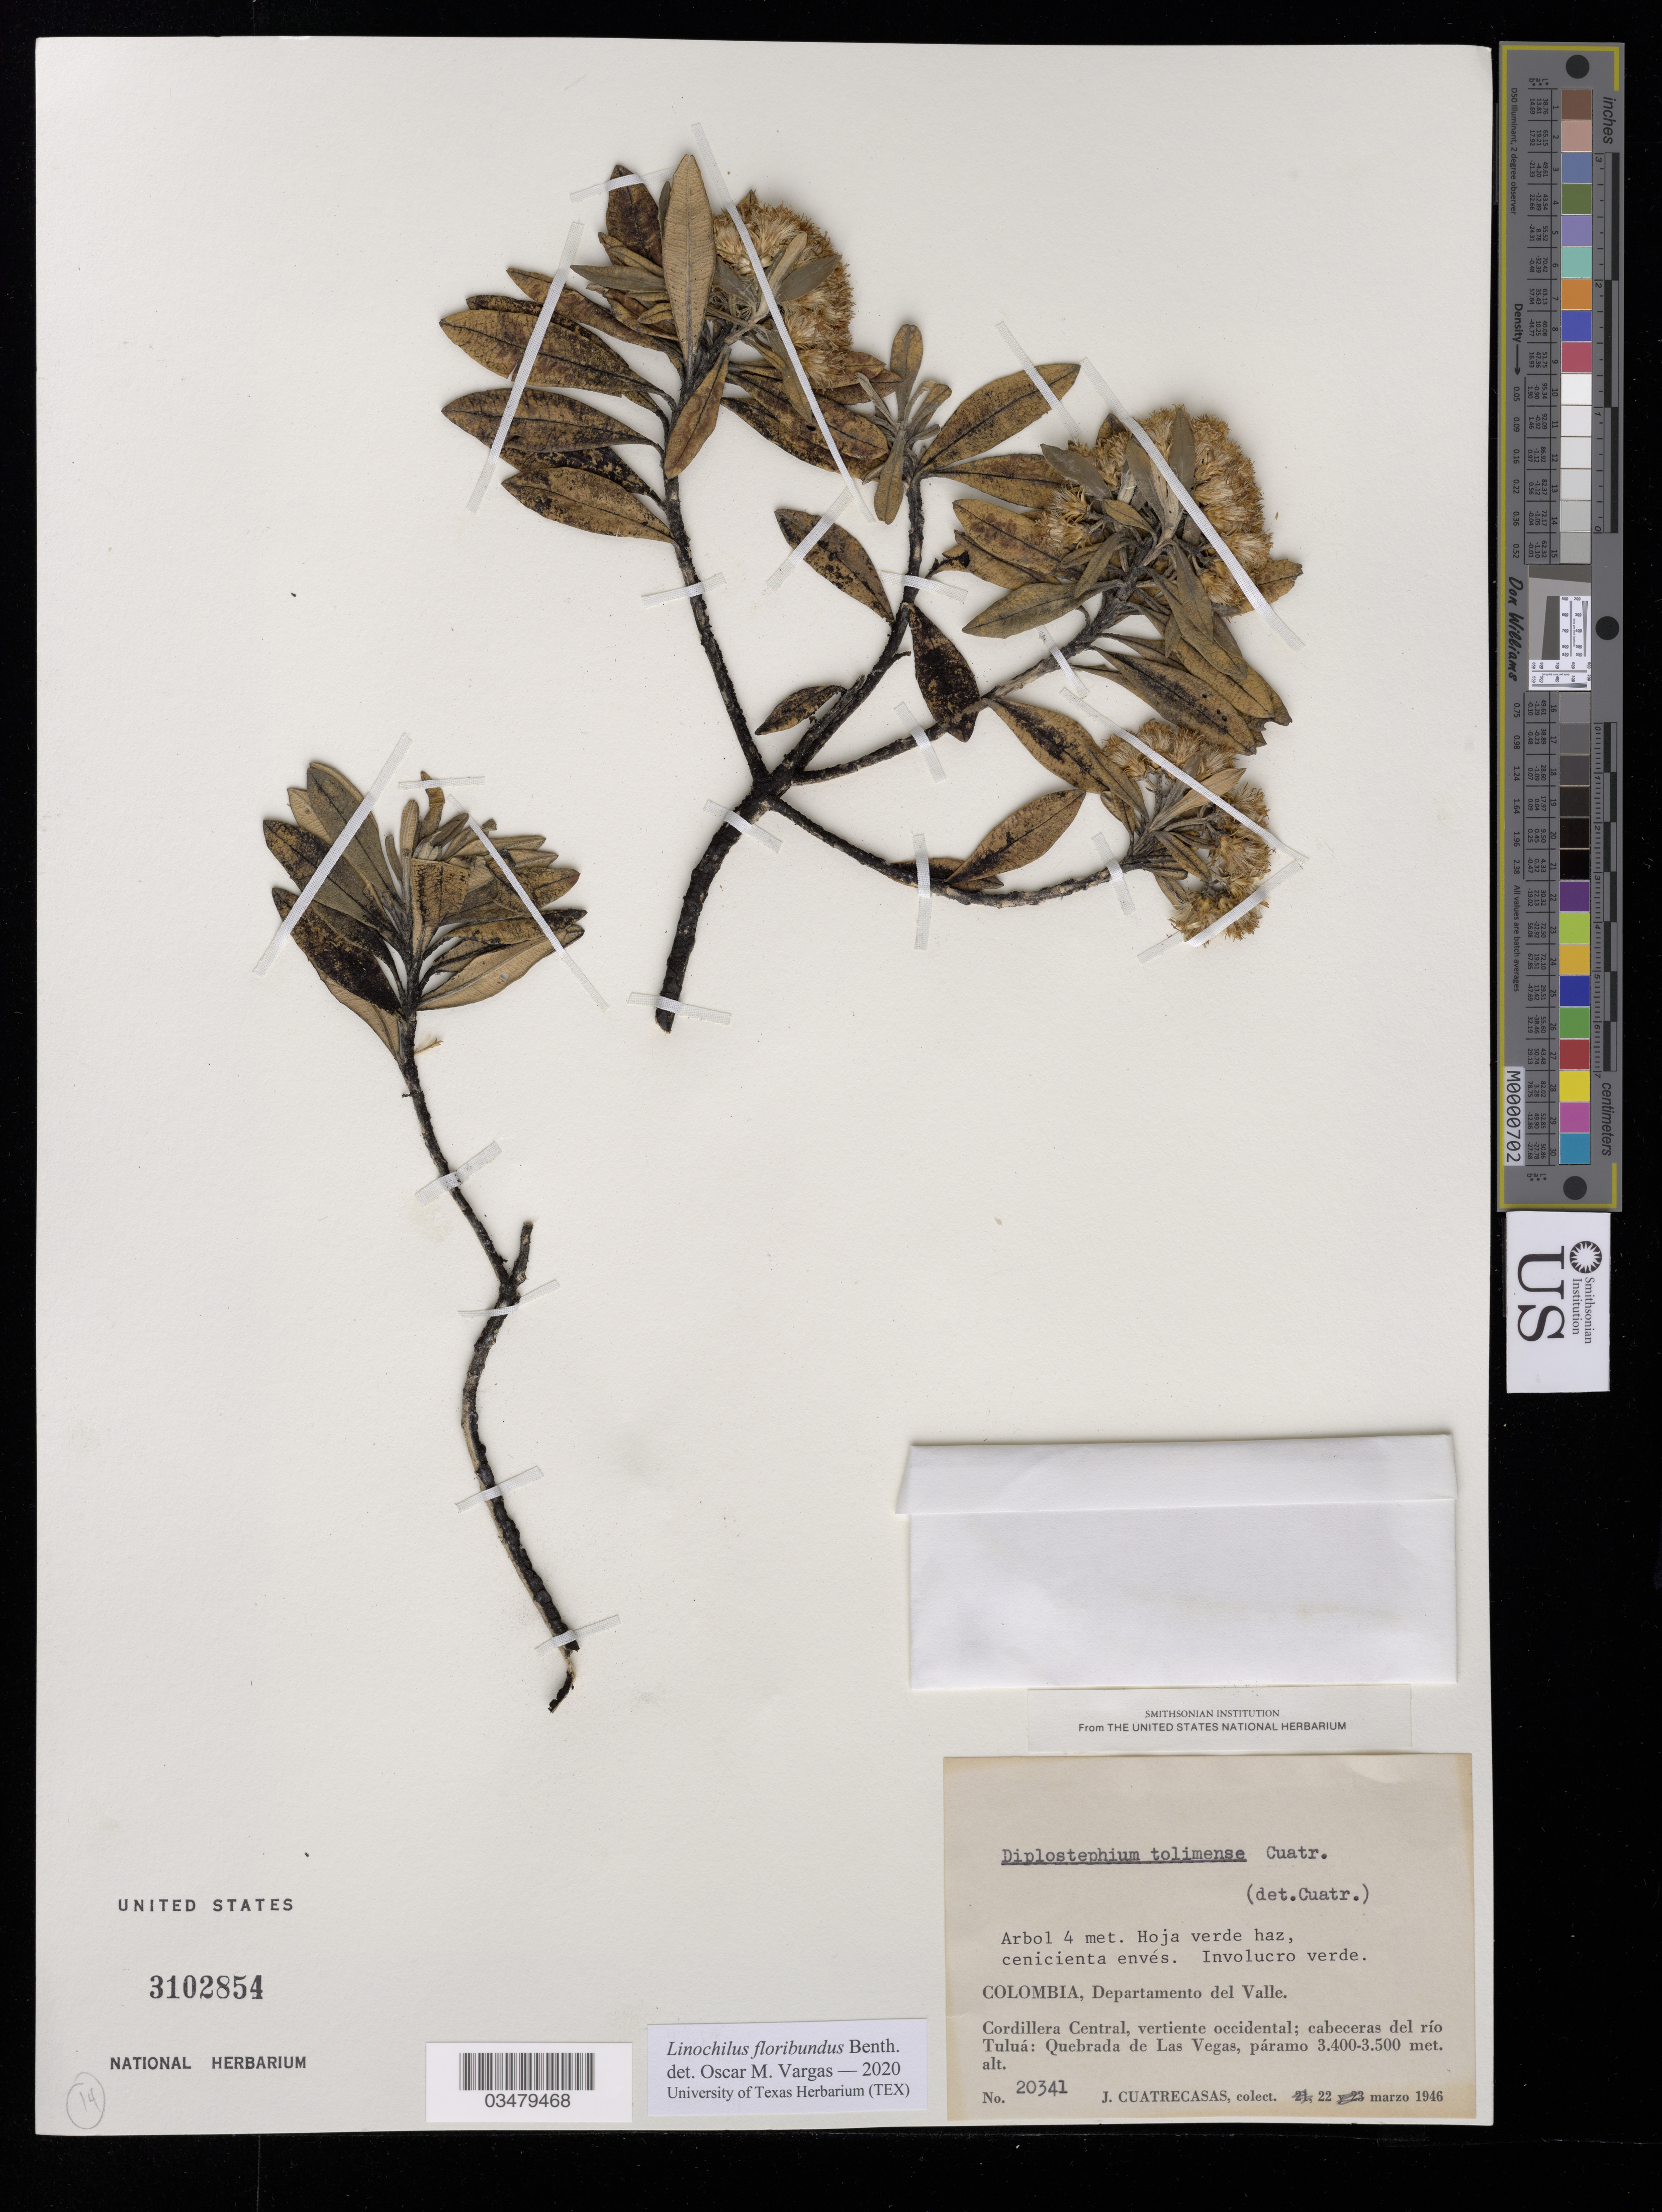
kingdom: Plantae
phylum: Tracheophyta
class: Magnoliopsida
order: Asterales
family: Asteraceae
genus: Linochilus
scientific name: Linochilus floribundus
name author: Benth.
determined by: Vargas, Oscar M.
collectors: J. Cuatrecasas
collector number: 20341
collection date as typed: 22 Mar 1946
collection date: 1946-03-22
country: Colombia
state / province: Valle del Cauca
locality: Cordillera Central; Cabeceras del rio Tulua: Quebrada de Las Vegas,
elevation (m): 3400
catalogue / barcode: US 3102854